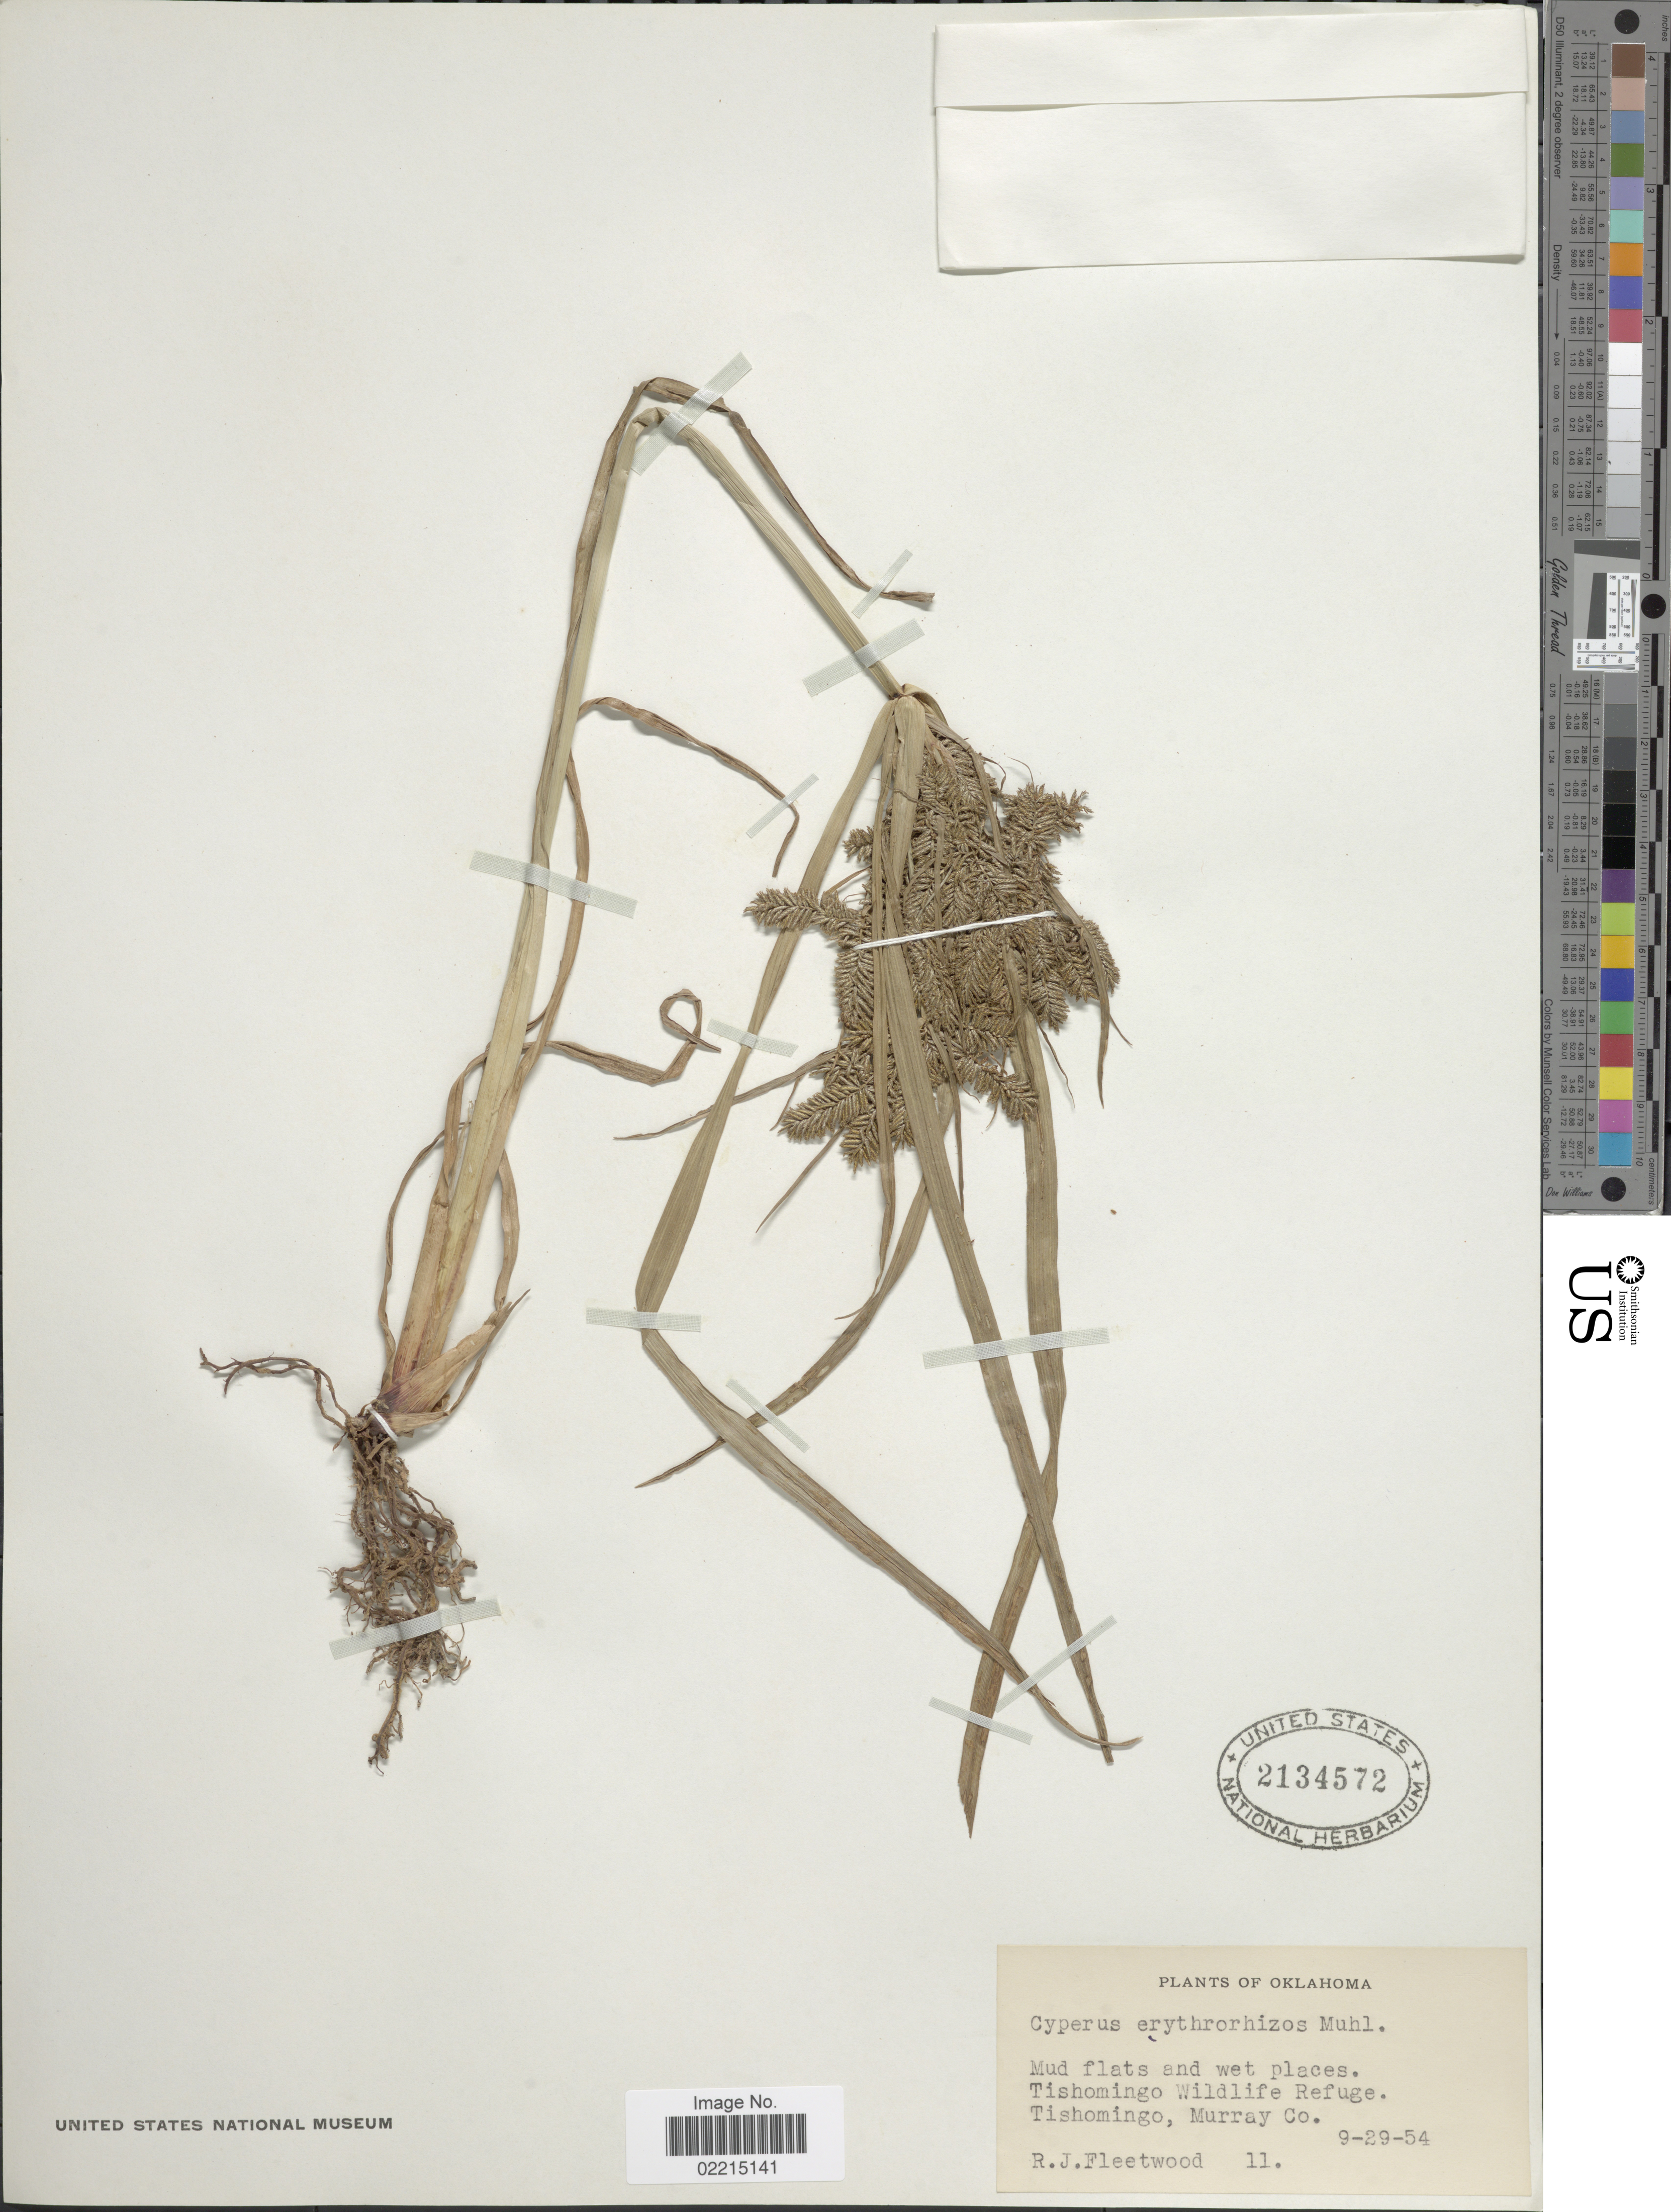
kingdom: Plantae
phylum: Tracheophyta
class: Liliopsida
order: Poales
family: Cyperaceae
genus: Cyperus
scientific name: Cyperus erythrorhizos Muhl.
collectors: R. J. Fleetwood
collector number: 11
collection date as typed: Transcribed d/m/y: 29/9/54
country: United States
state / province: Oklahoma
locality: Tishomingo Wildlife Refuge. Tishomingo, Murray Co.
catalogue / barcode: US 2134572